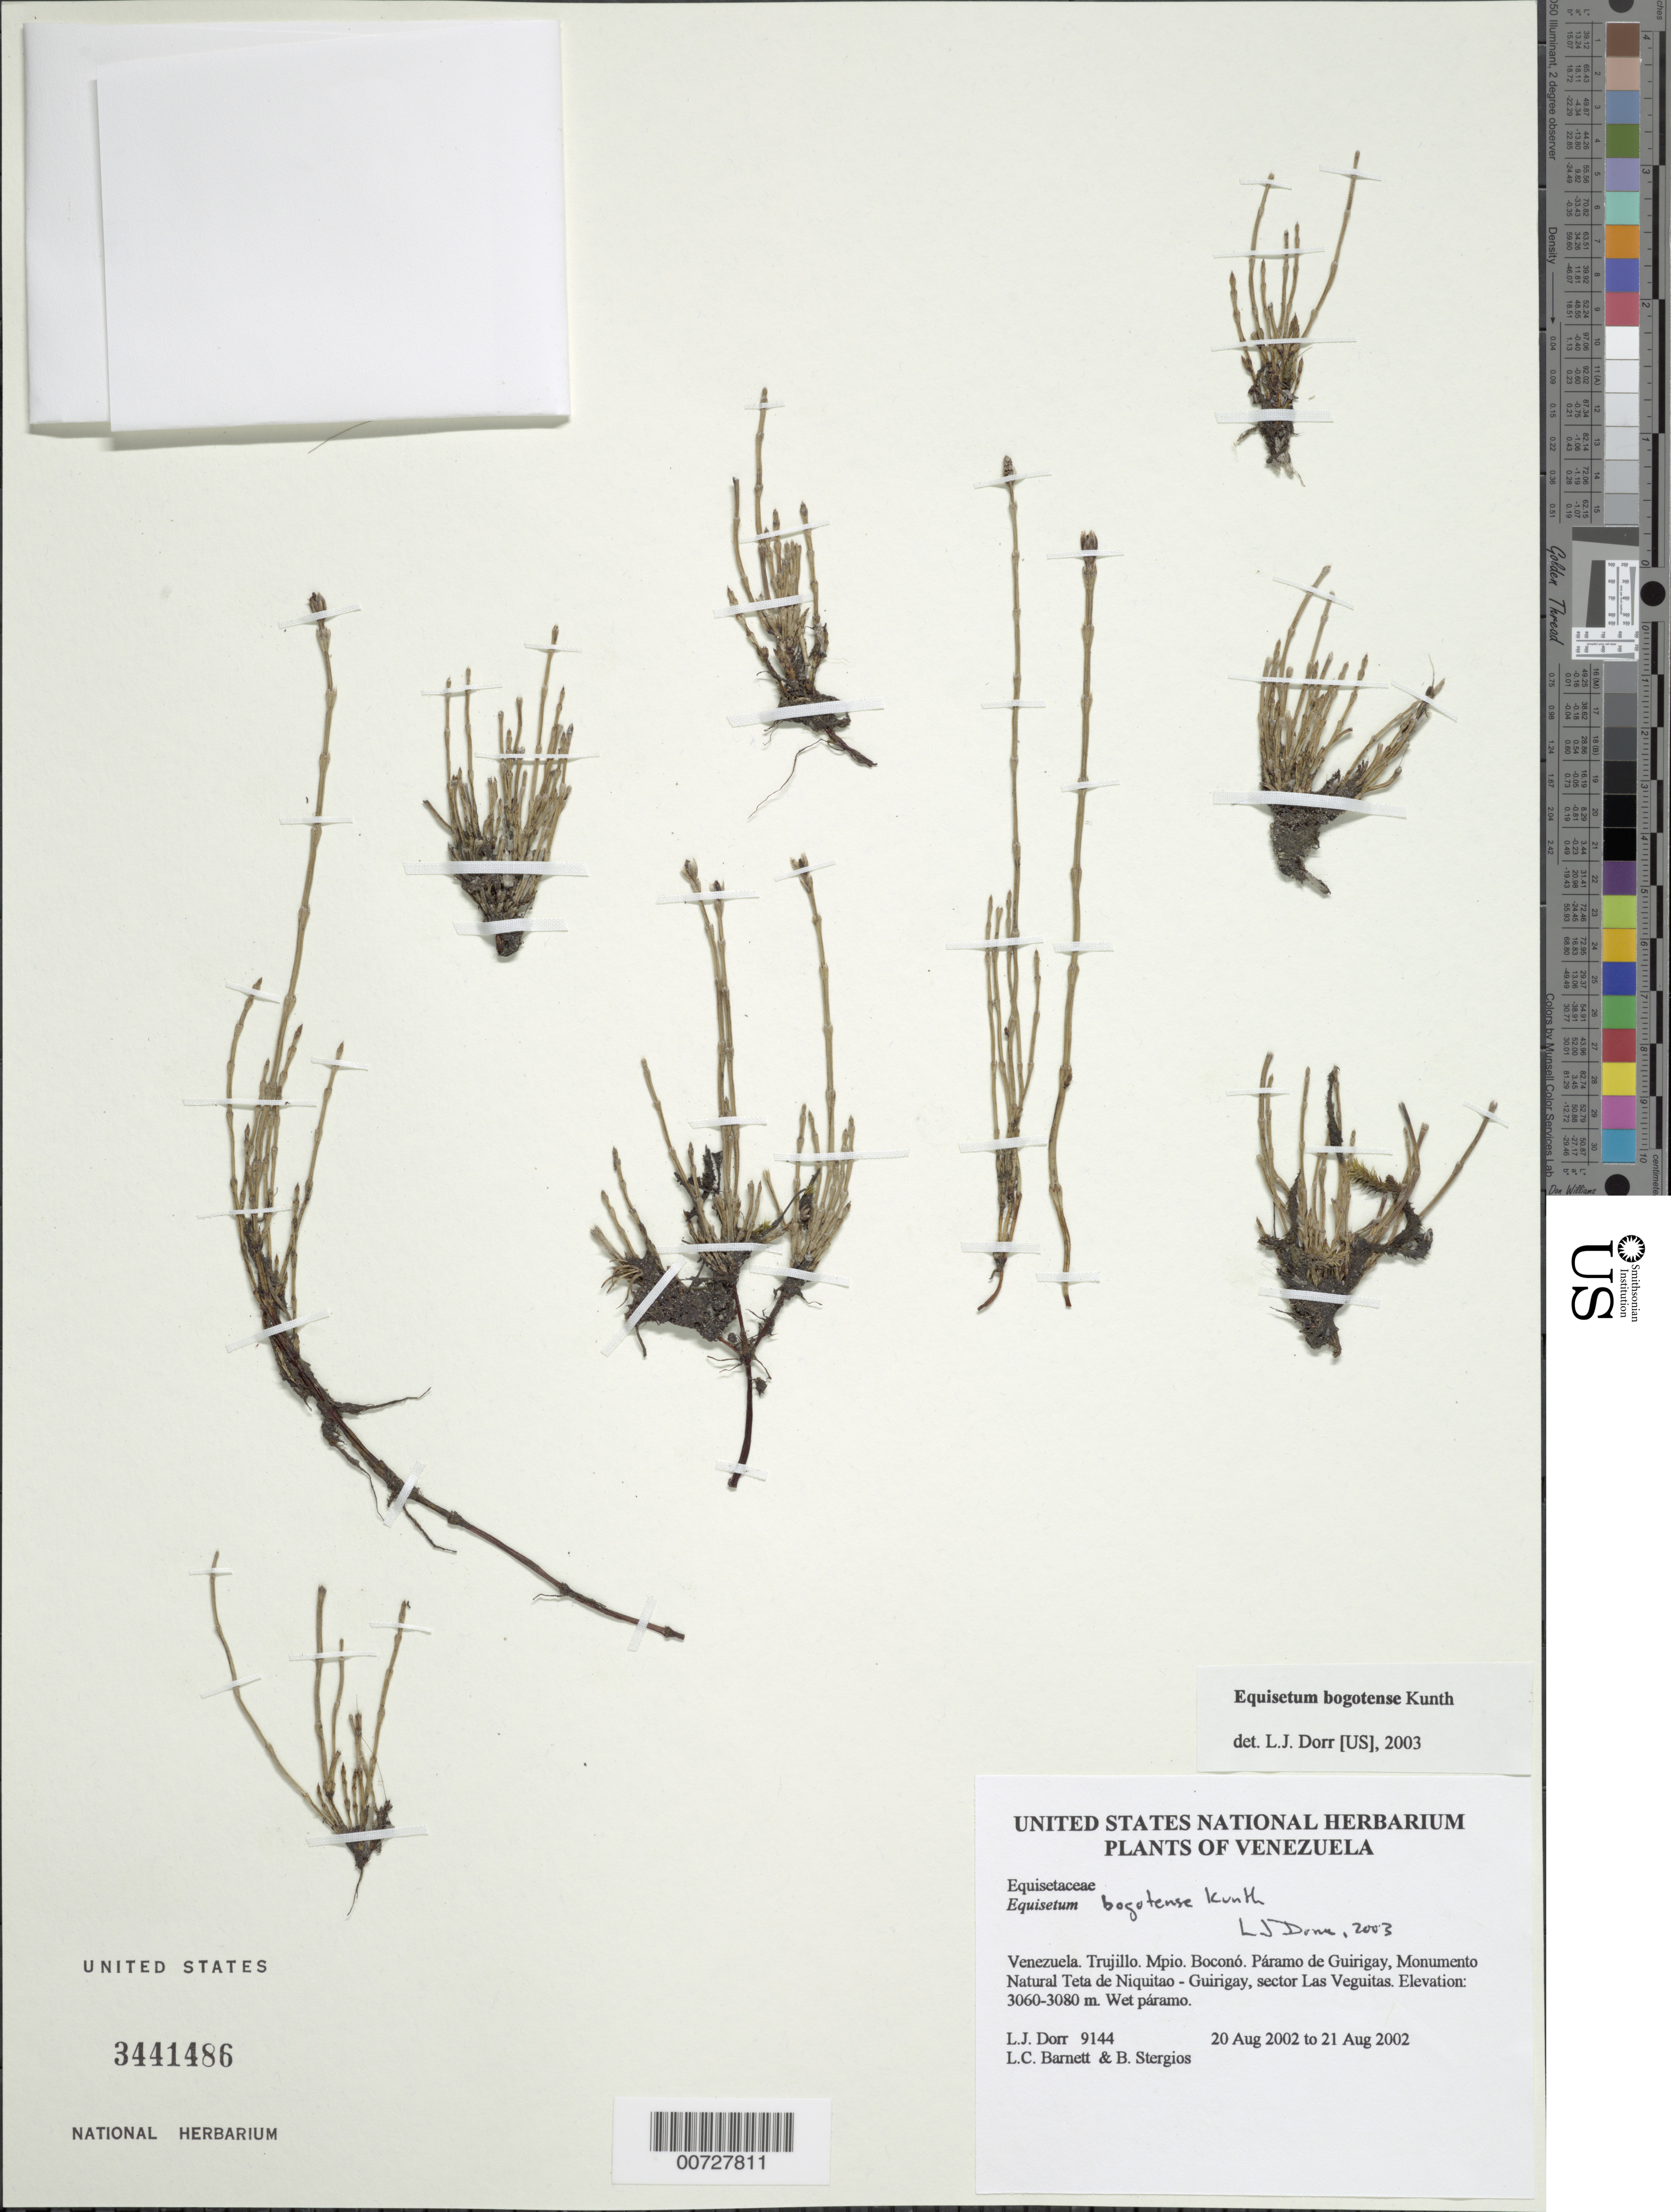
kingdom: Plantae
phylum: Tracheophyta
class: Polypodiopsida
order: Equisetales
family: Equisetaceae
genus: Equisetum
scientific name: Equisetum bogotense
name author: Kunth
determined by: Dorr, L. J., (BOT), Smithsonian Institution - National Museum of Natural History (UNITED STATES)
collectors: L. J. Dorr, L. C. Barnett & B. G. Stergios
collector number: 9144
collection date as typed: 20 Aug 2002 to 21 Aug 2002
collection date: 2002-08-20/2002-08-21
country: Venezuela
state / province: Trujillo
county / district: Boconó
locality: Páramo de Guirigay, Monumento Natural Teta de Niquitao - Guirigay, sector Las Veguitas.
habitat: Wet páramo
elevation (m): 3060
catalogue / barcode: US 3441486